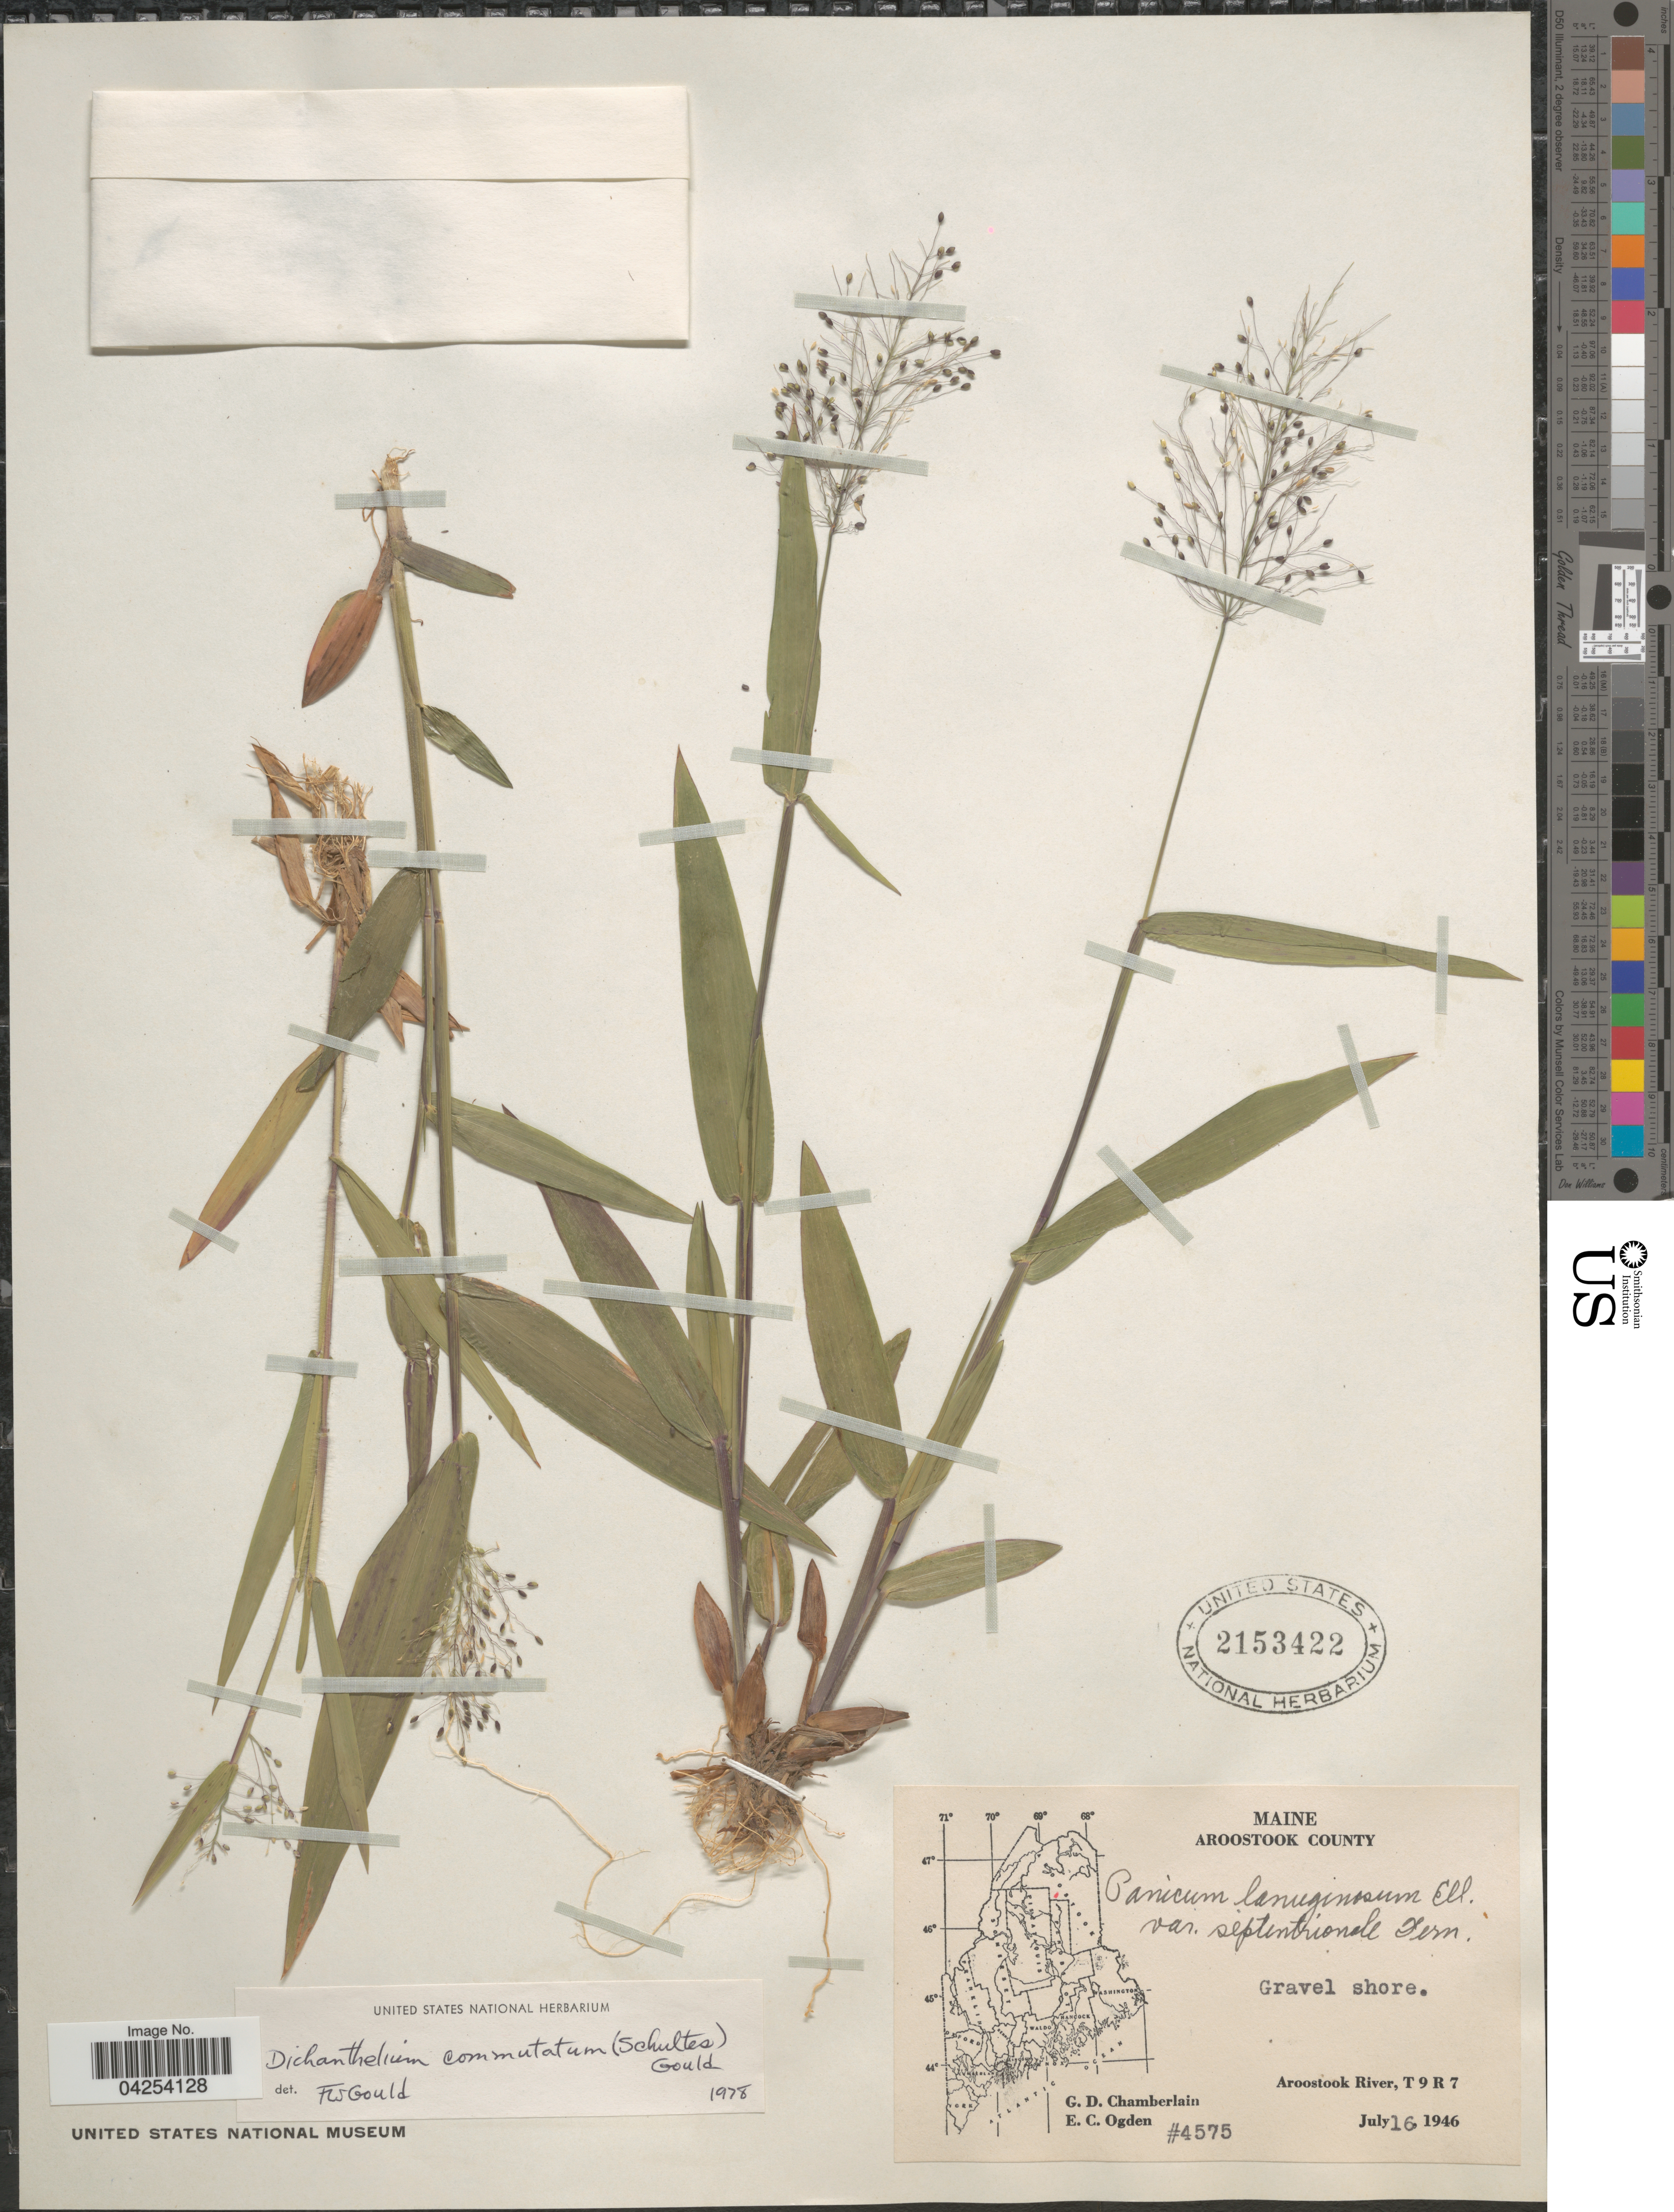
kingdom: Plantae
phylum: Tracheophyta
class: Liliopsida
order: Poales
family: Poaceae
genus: Dichanthelium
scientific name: Dichanthelium commutatum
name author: (Schult.) Gould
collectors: G. D. Chamberlain & E. Ogden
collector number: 4575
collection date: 1946-07-16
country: United States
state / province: Maine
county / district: Aroostook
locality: Gravel shore. Aroostook River, T 9 R 7.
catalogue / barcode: US 2153422